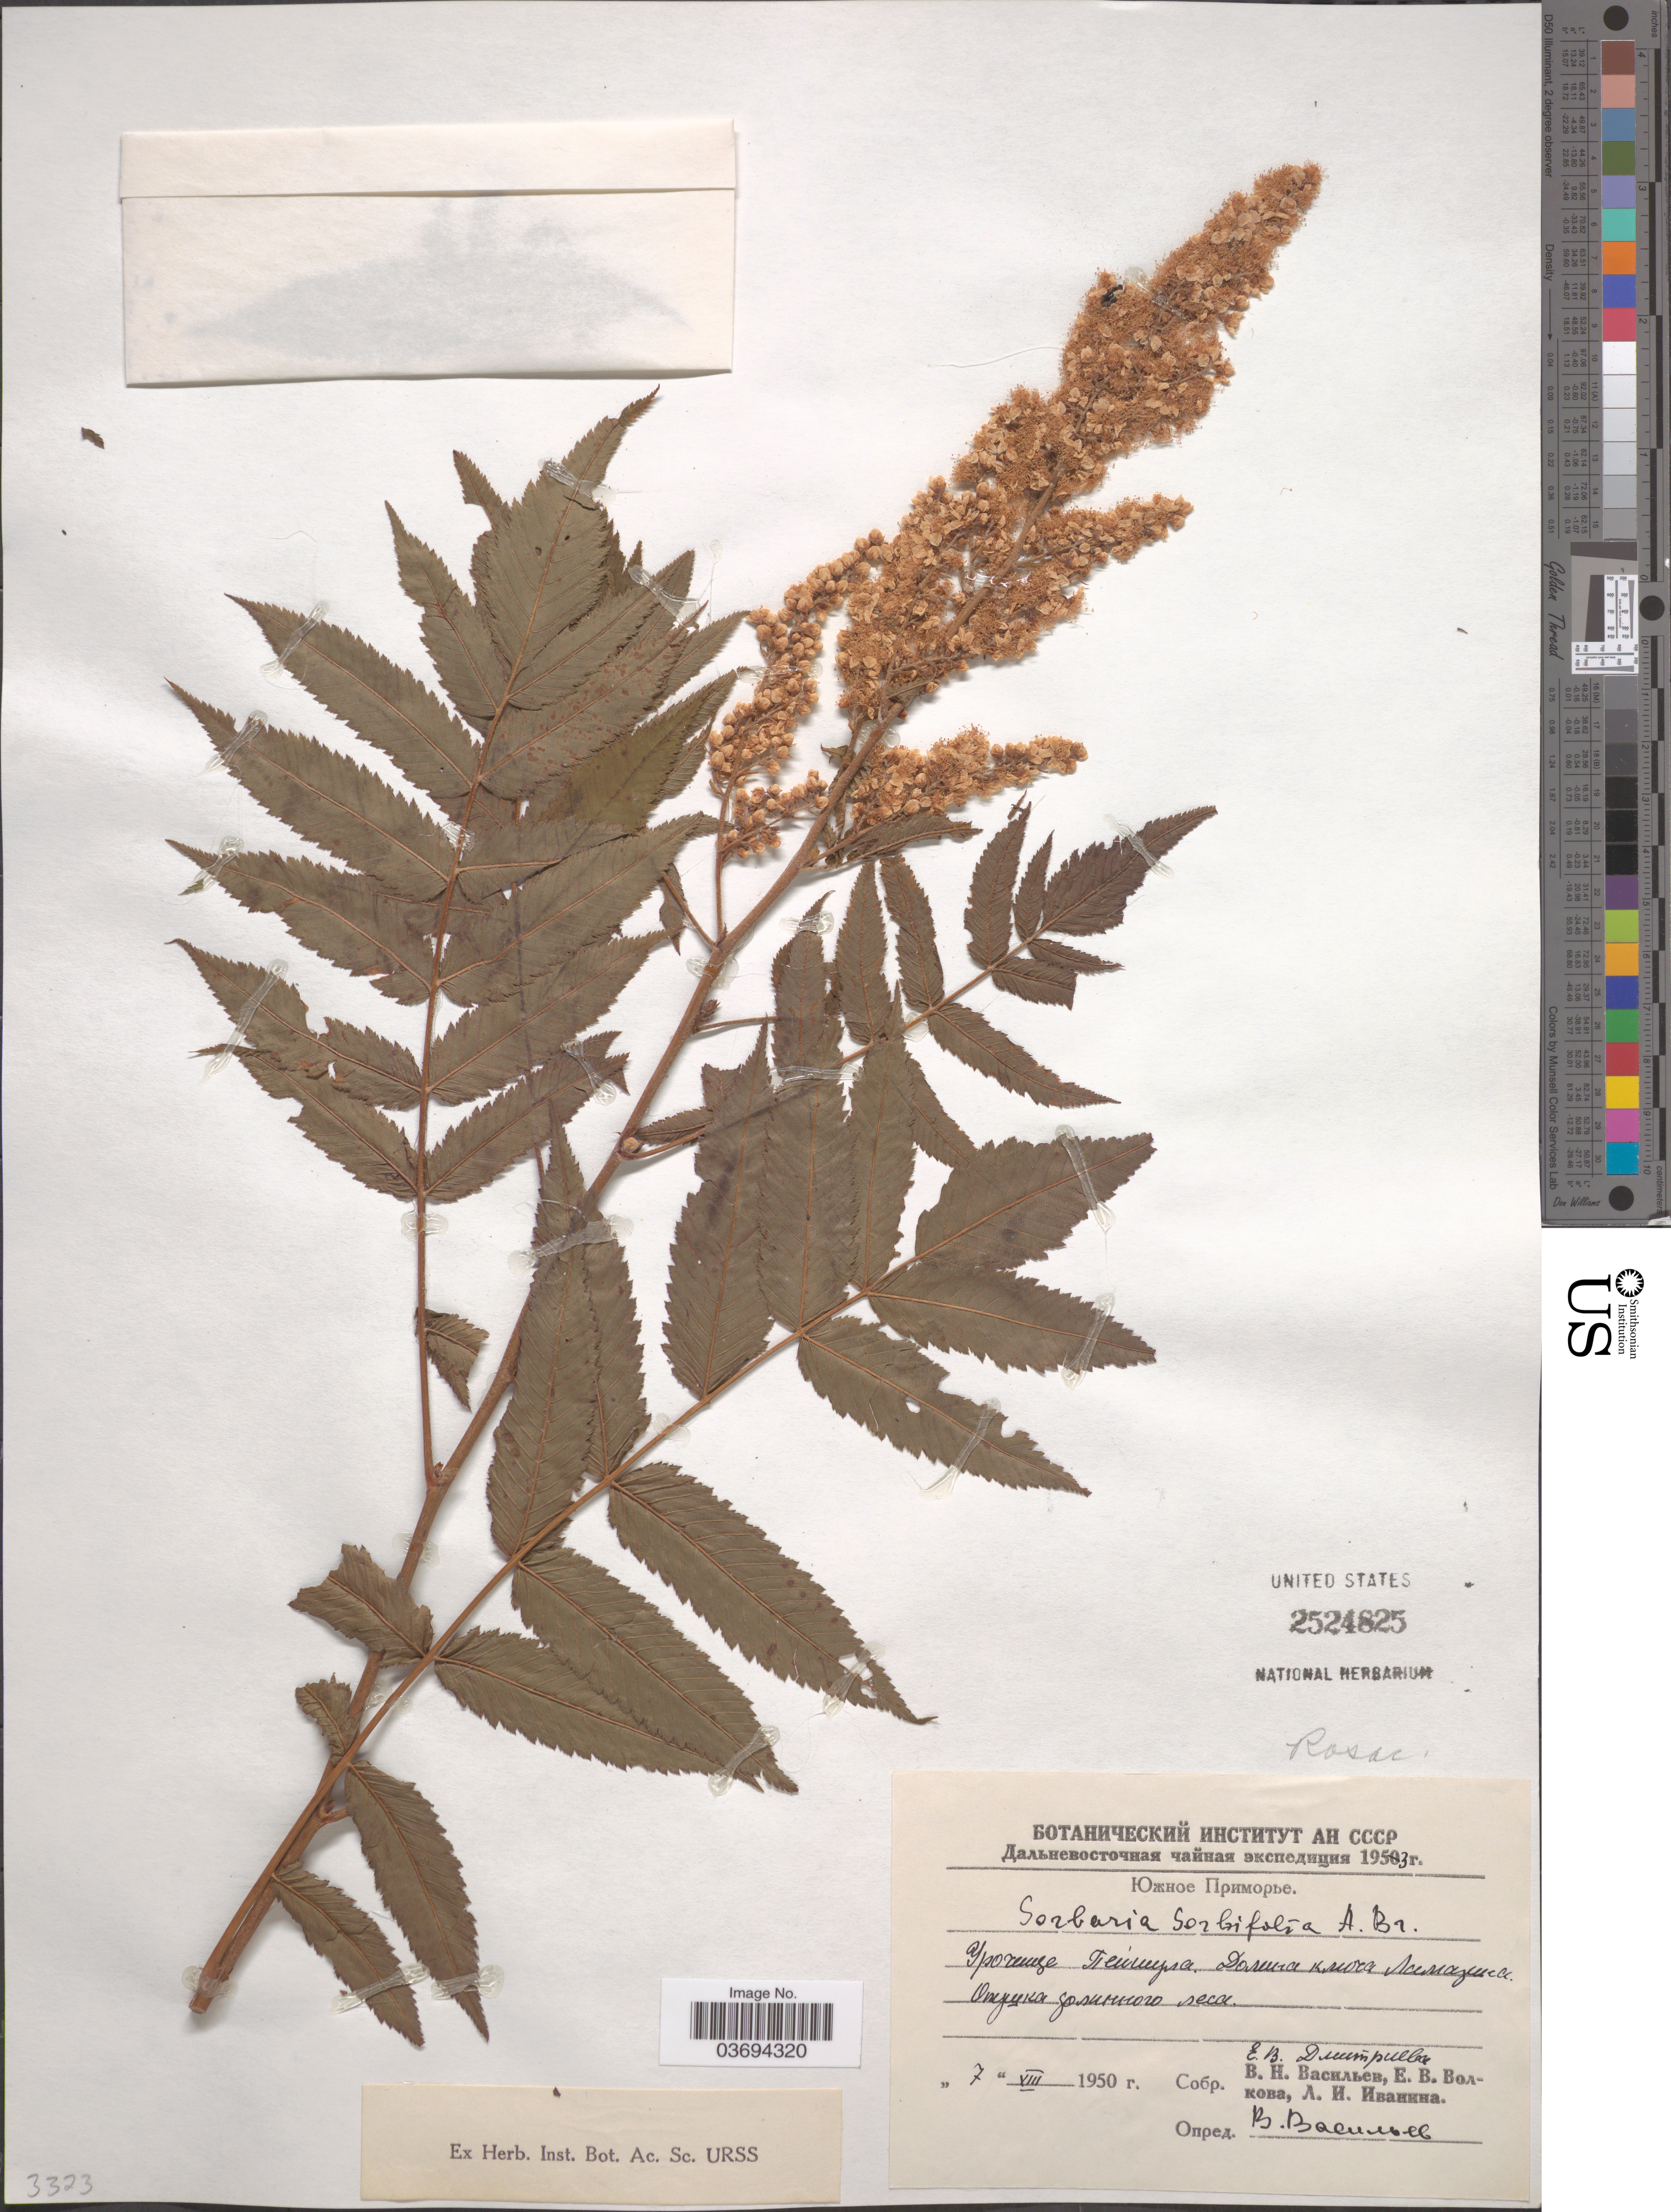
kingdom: Plantae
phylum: Tracheophyta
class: Magnoliopsida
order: Rosales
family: Rosaceae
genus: Sorbaria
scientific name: Sorbaria sorbifolia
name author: (L.) A. Braun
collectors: E. Dmitrieva, V. Vasilev, E. V. Volkova & L. Ivanina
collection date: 1950-08-07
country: Russian Federation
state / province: Primorsky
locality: Peyshula.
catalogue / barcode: US 2524825